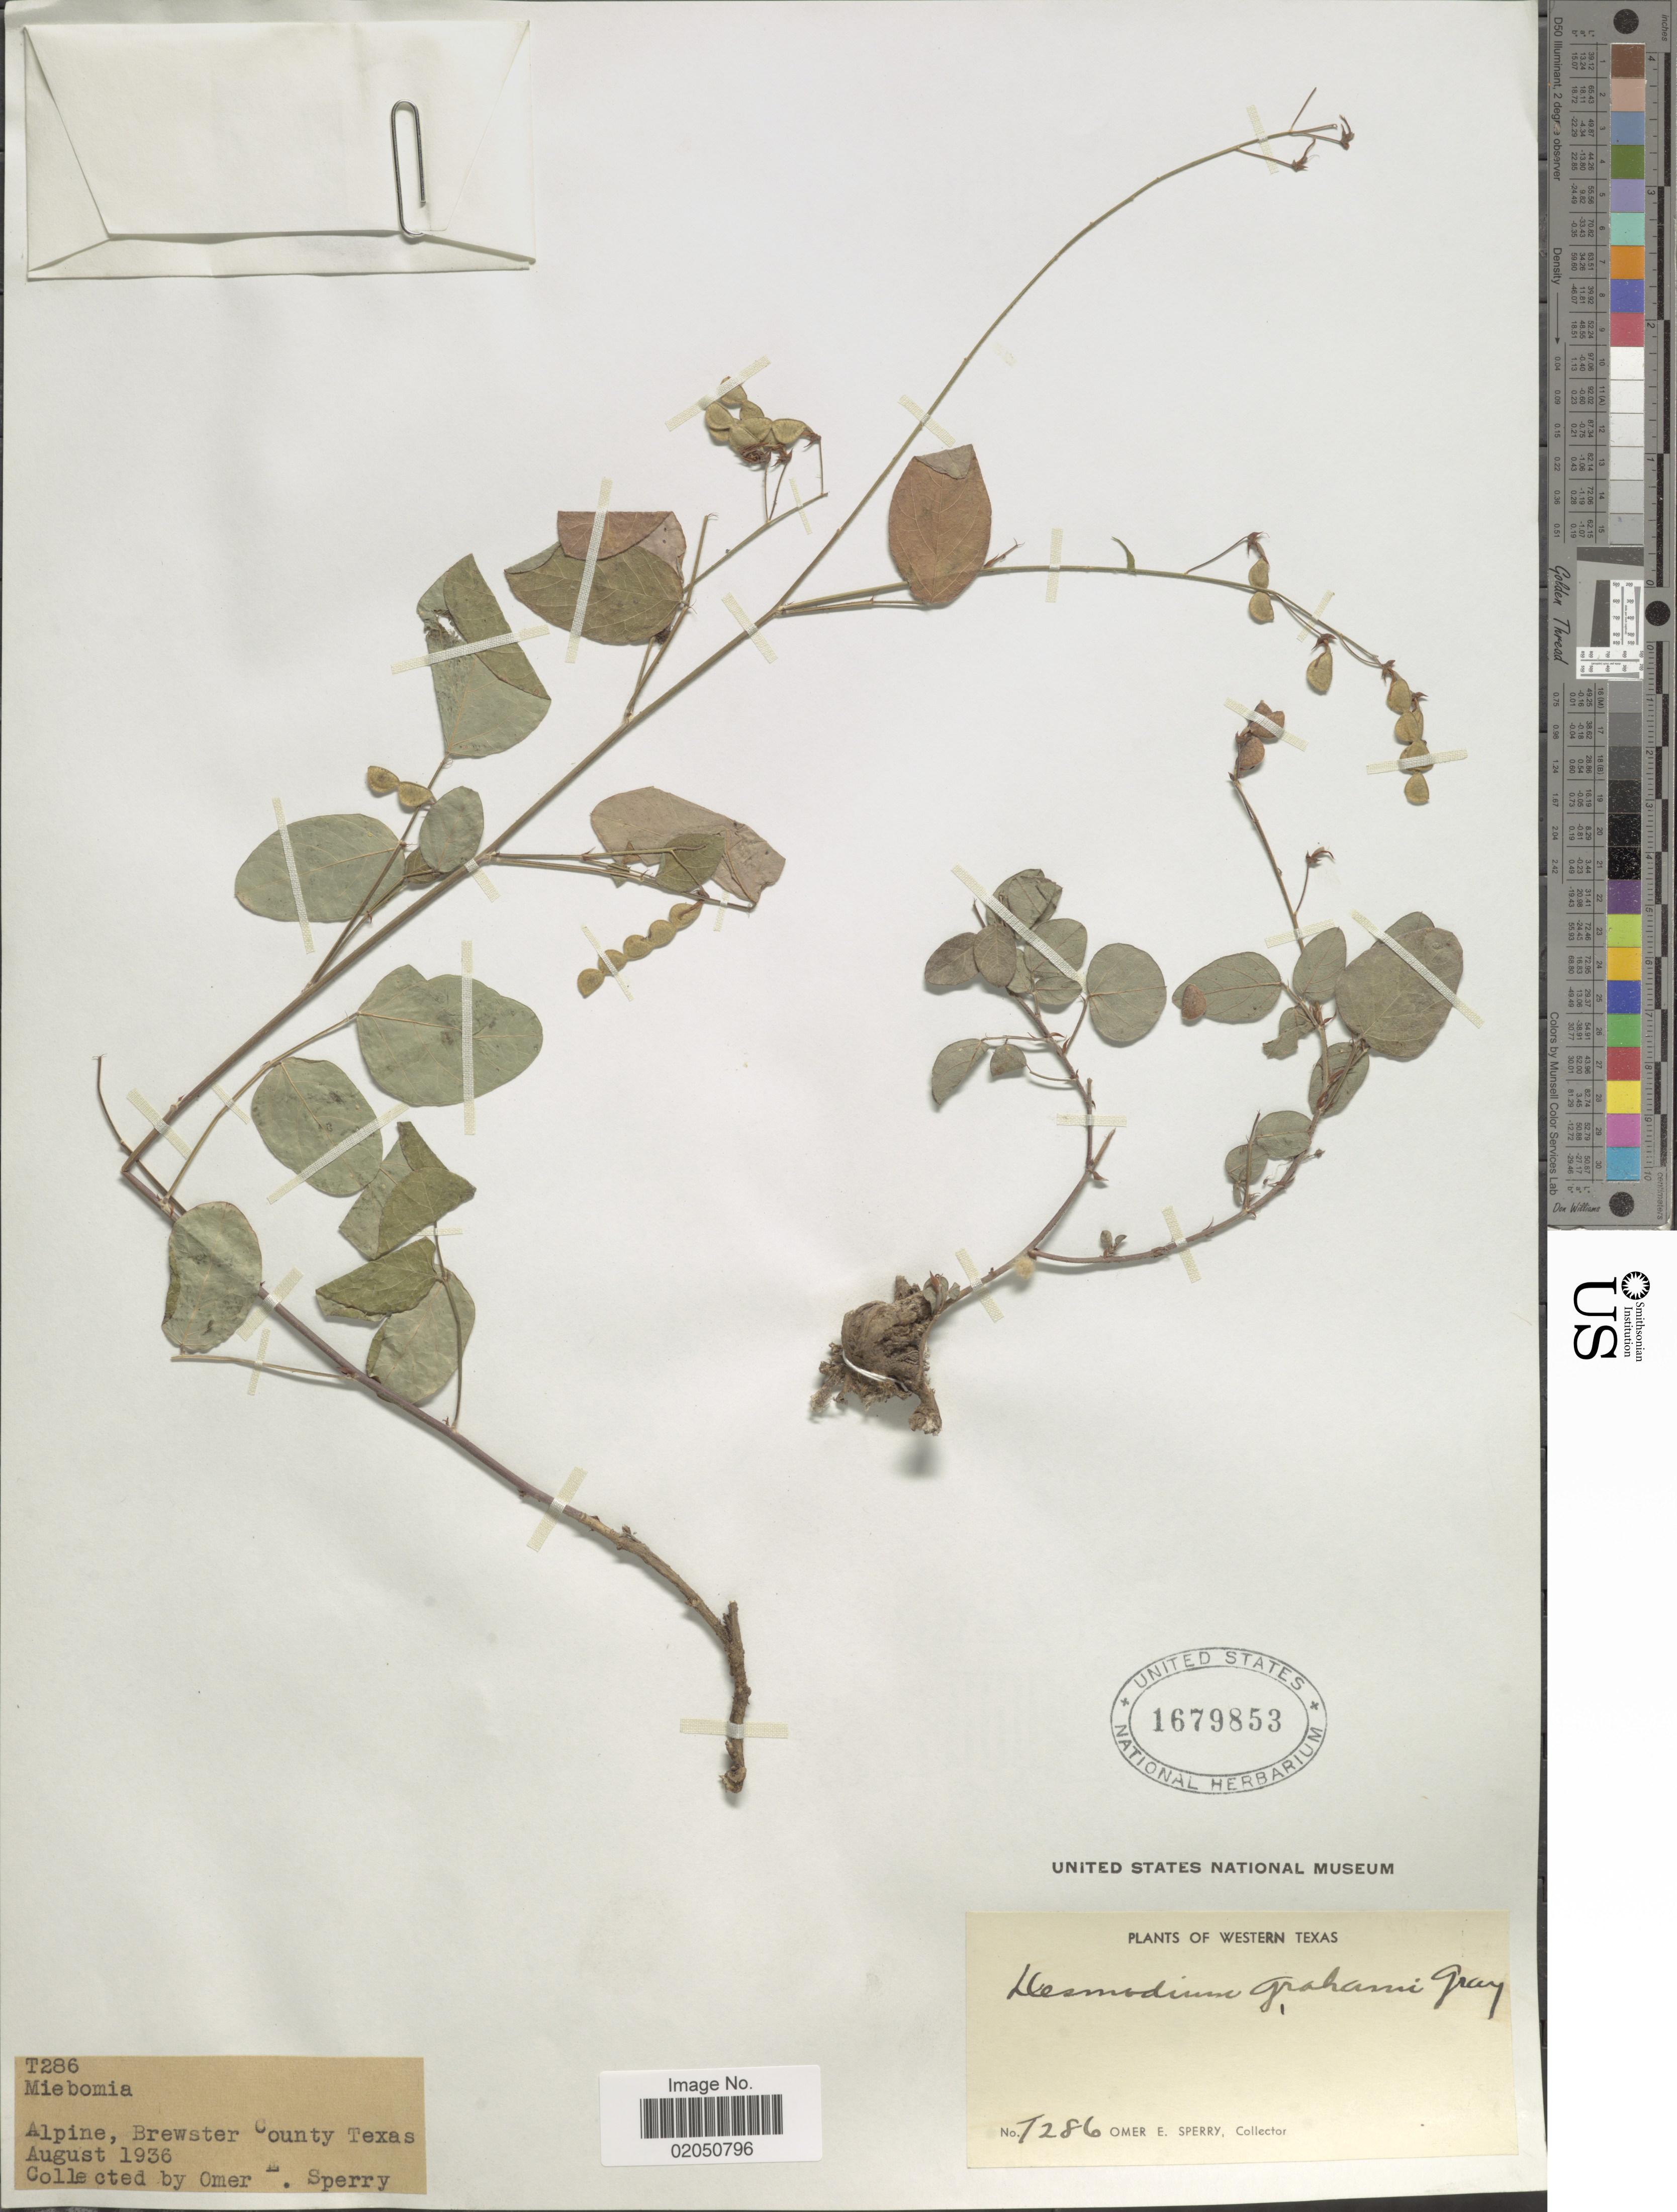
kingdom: Plantae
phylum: Tracheophyta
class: Magnoliopsida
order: Fabales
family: Fabaceae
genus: Desmodium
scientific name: Desmodium grahamii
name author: A. Gray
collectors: O. E. Sperry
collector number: T286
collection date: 1936-08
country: United States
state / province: Texas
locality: Alpine, Brewster County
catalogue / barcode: US 1679853